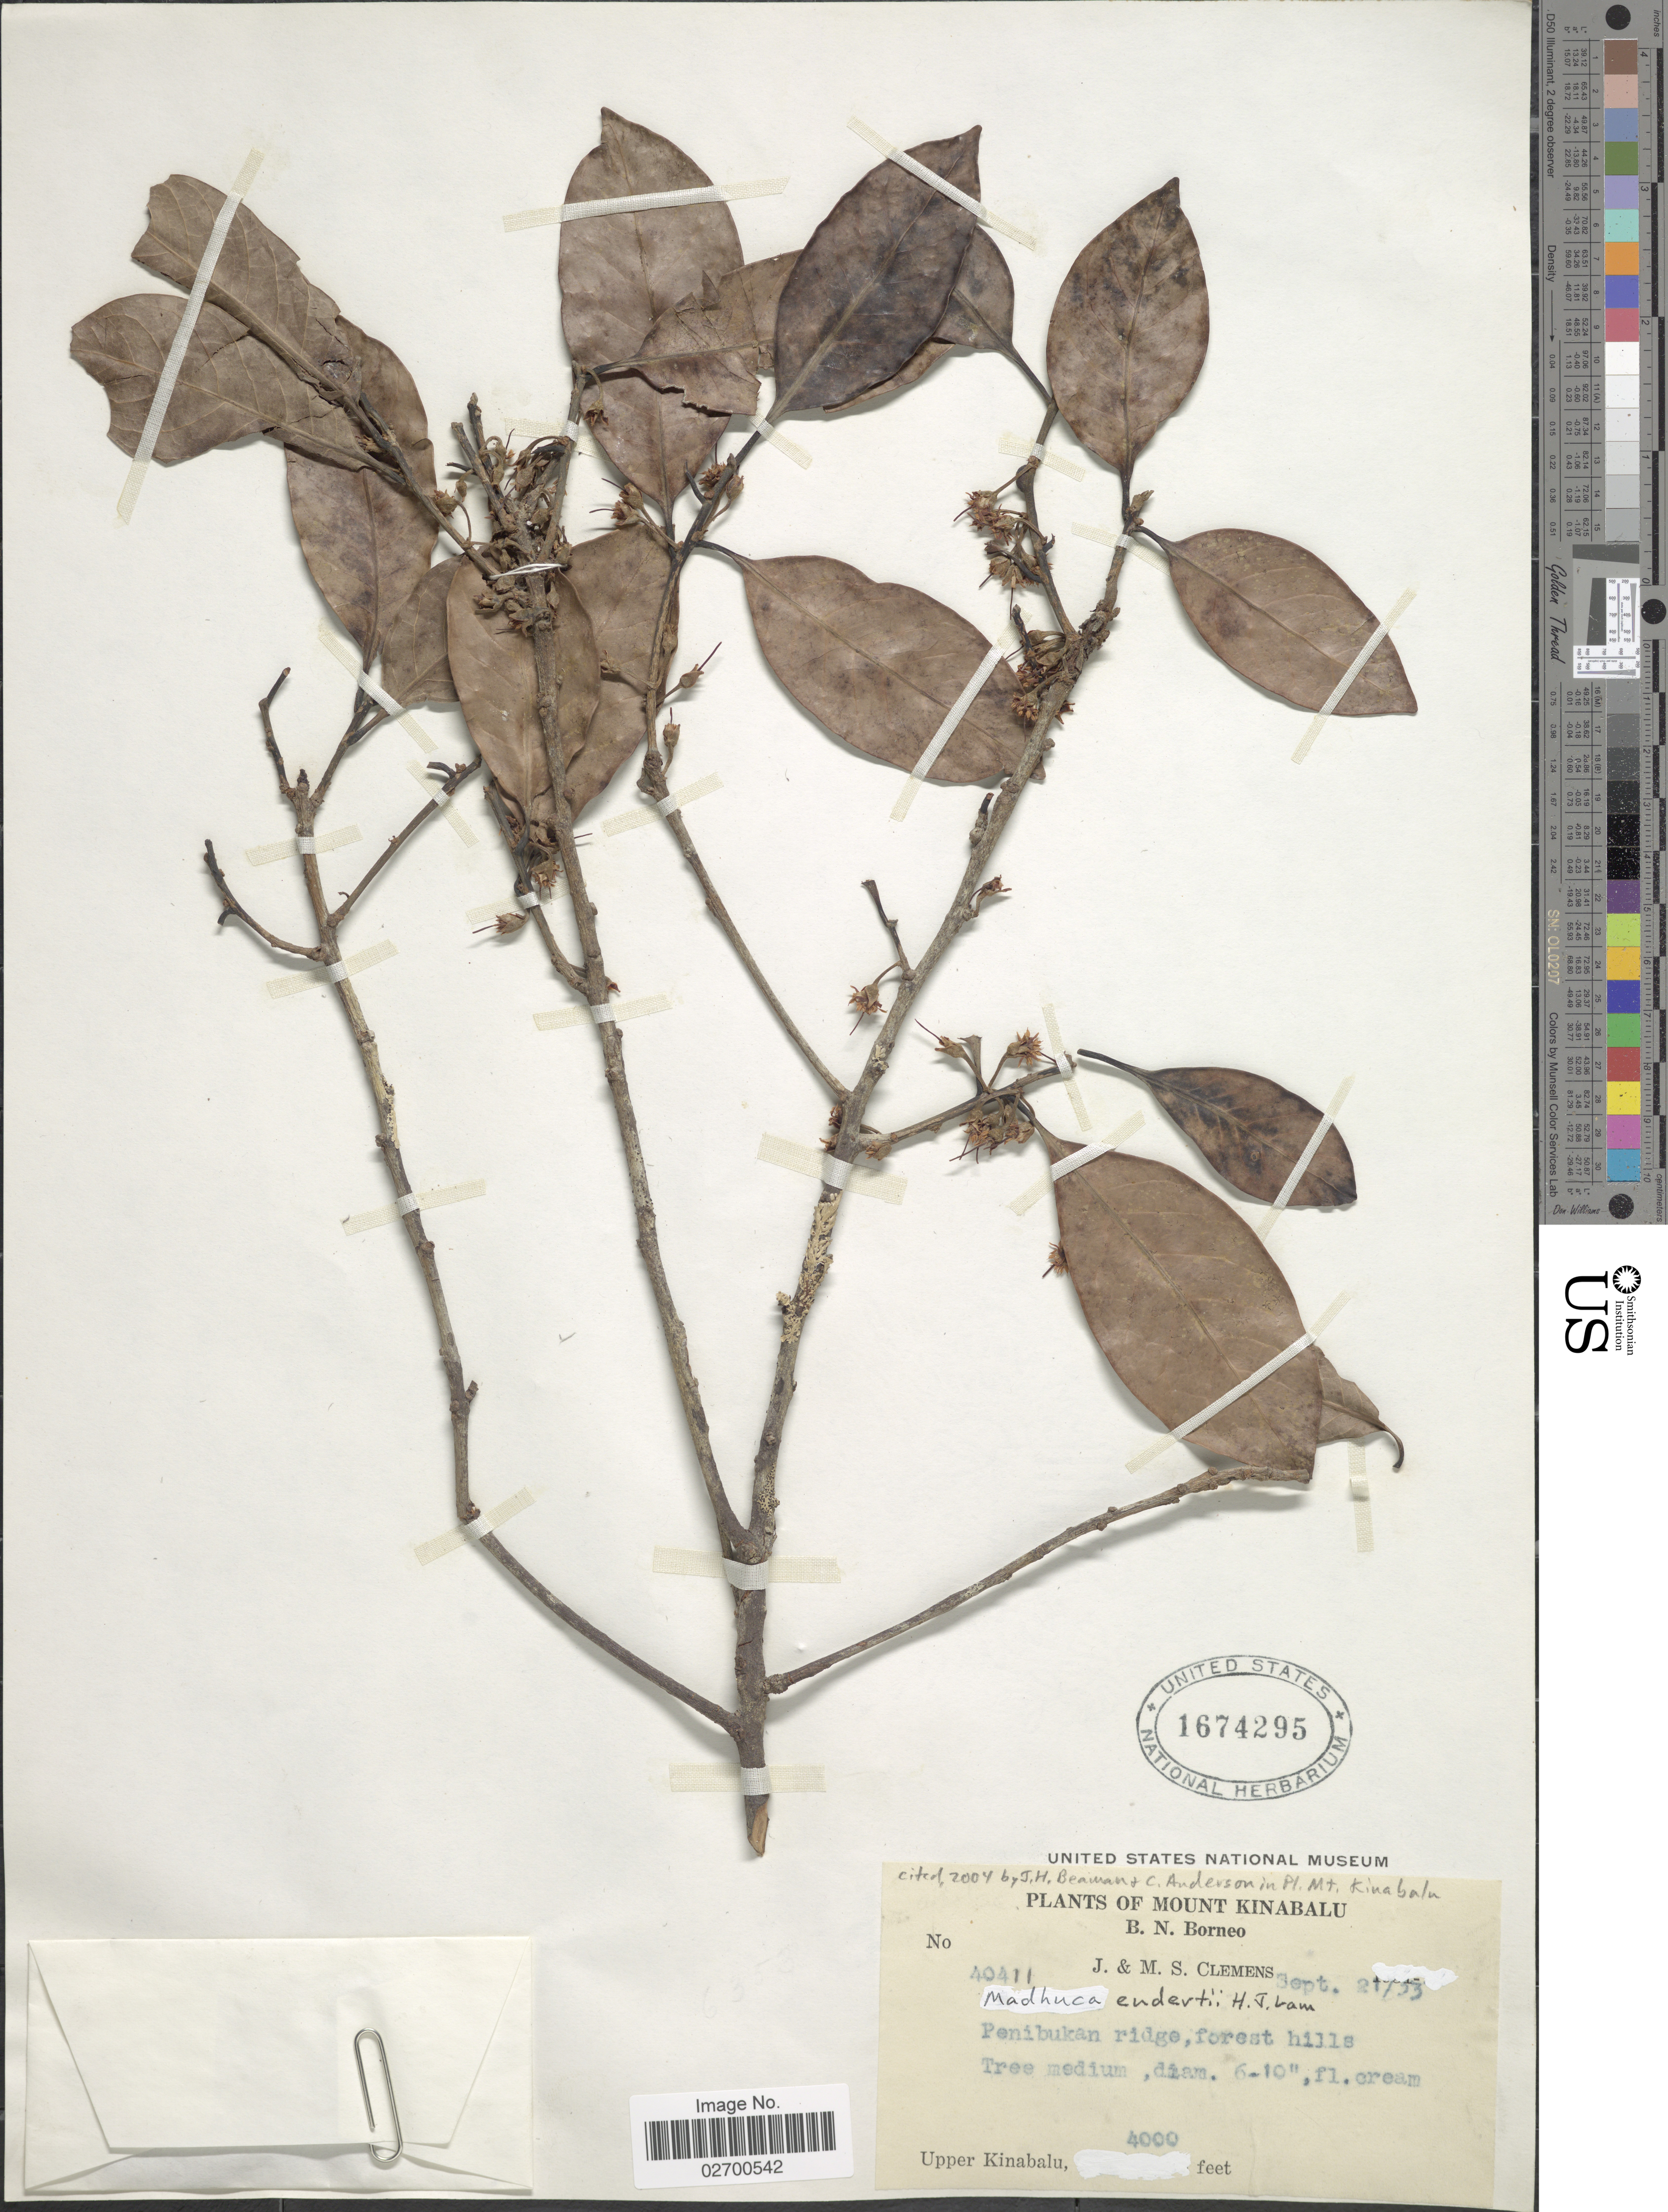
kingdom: Plantae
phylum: Tracheophyta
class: Magnoliopsida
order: Ericales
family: Sapotaceae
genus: Madhuca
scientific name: Madhuca endertii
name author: H.J. Lam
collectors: J. Clemens & M. S. Clemens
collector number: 40411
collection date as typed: Transcribed d/m/y: 21/9/53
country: Malaysia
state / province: Sabah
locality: B.N. Borneo. Penikuban ridge, forest hills. Upper Kinabalu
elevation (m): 1219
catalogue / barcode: US 1674295